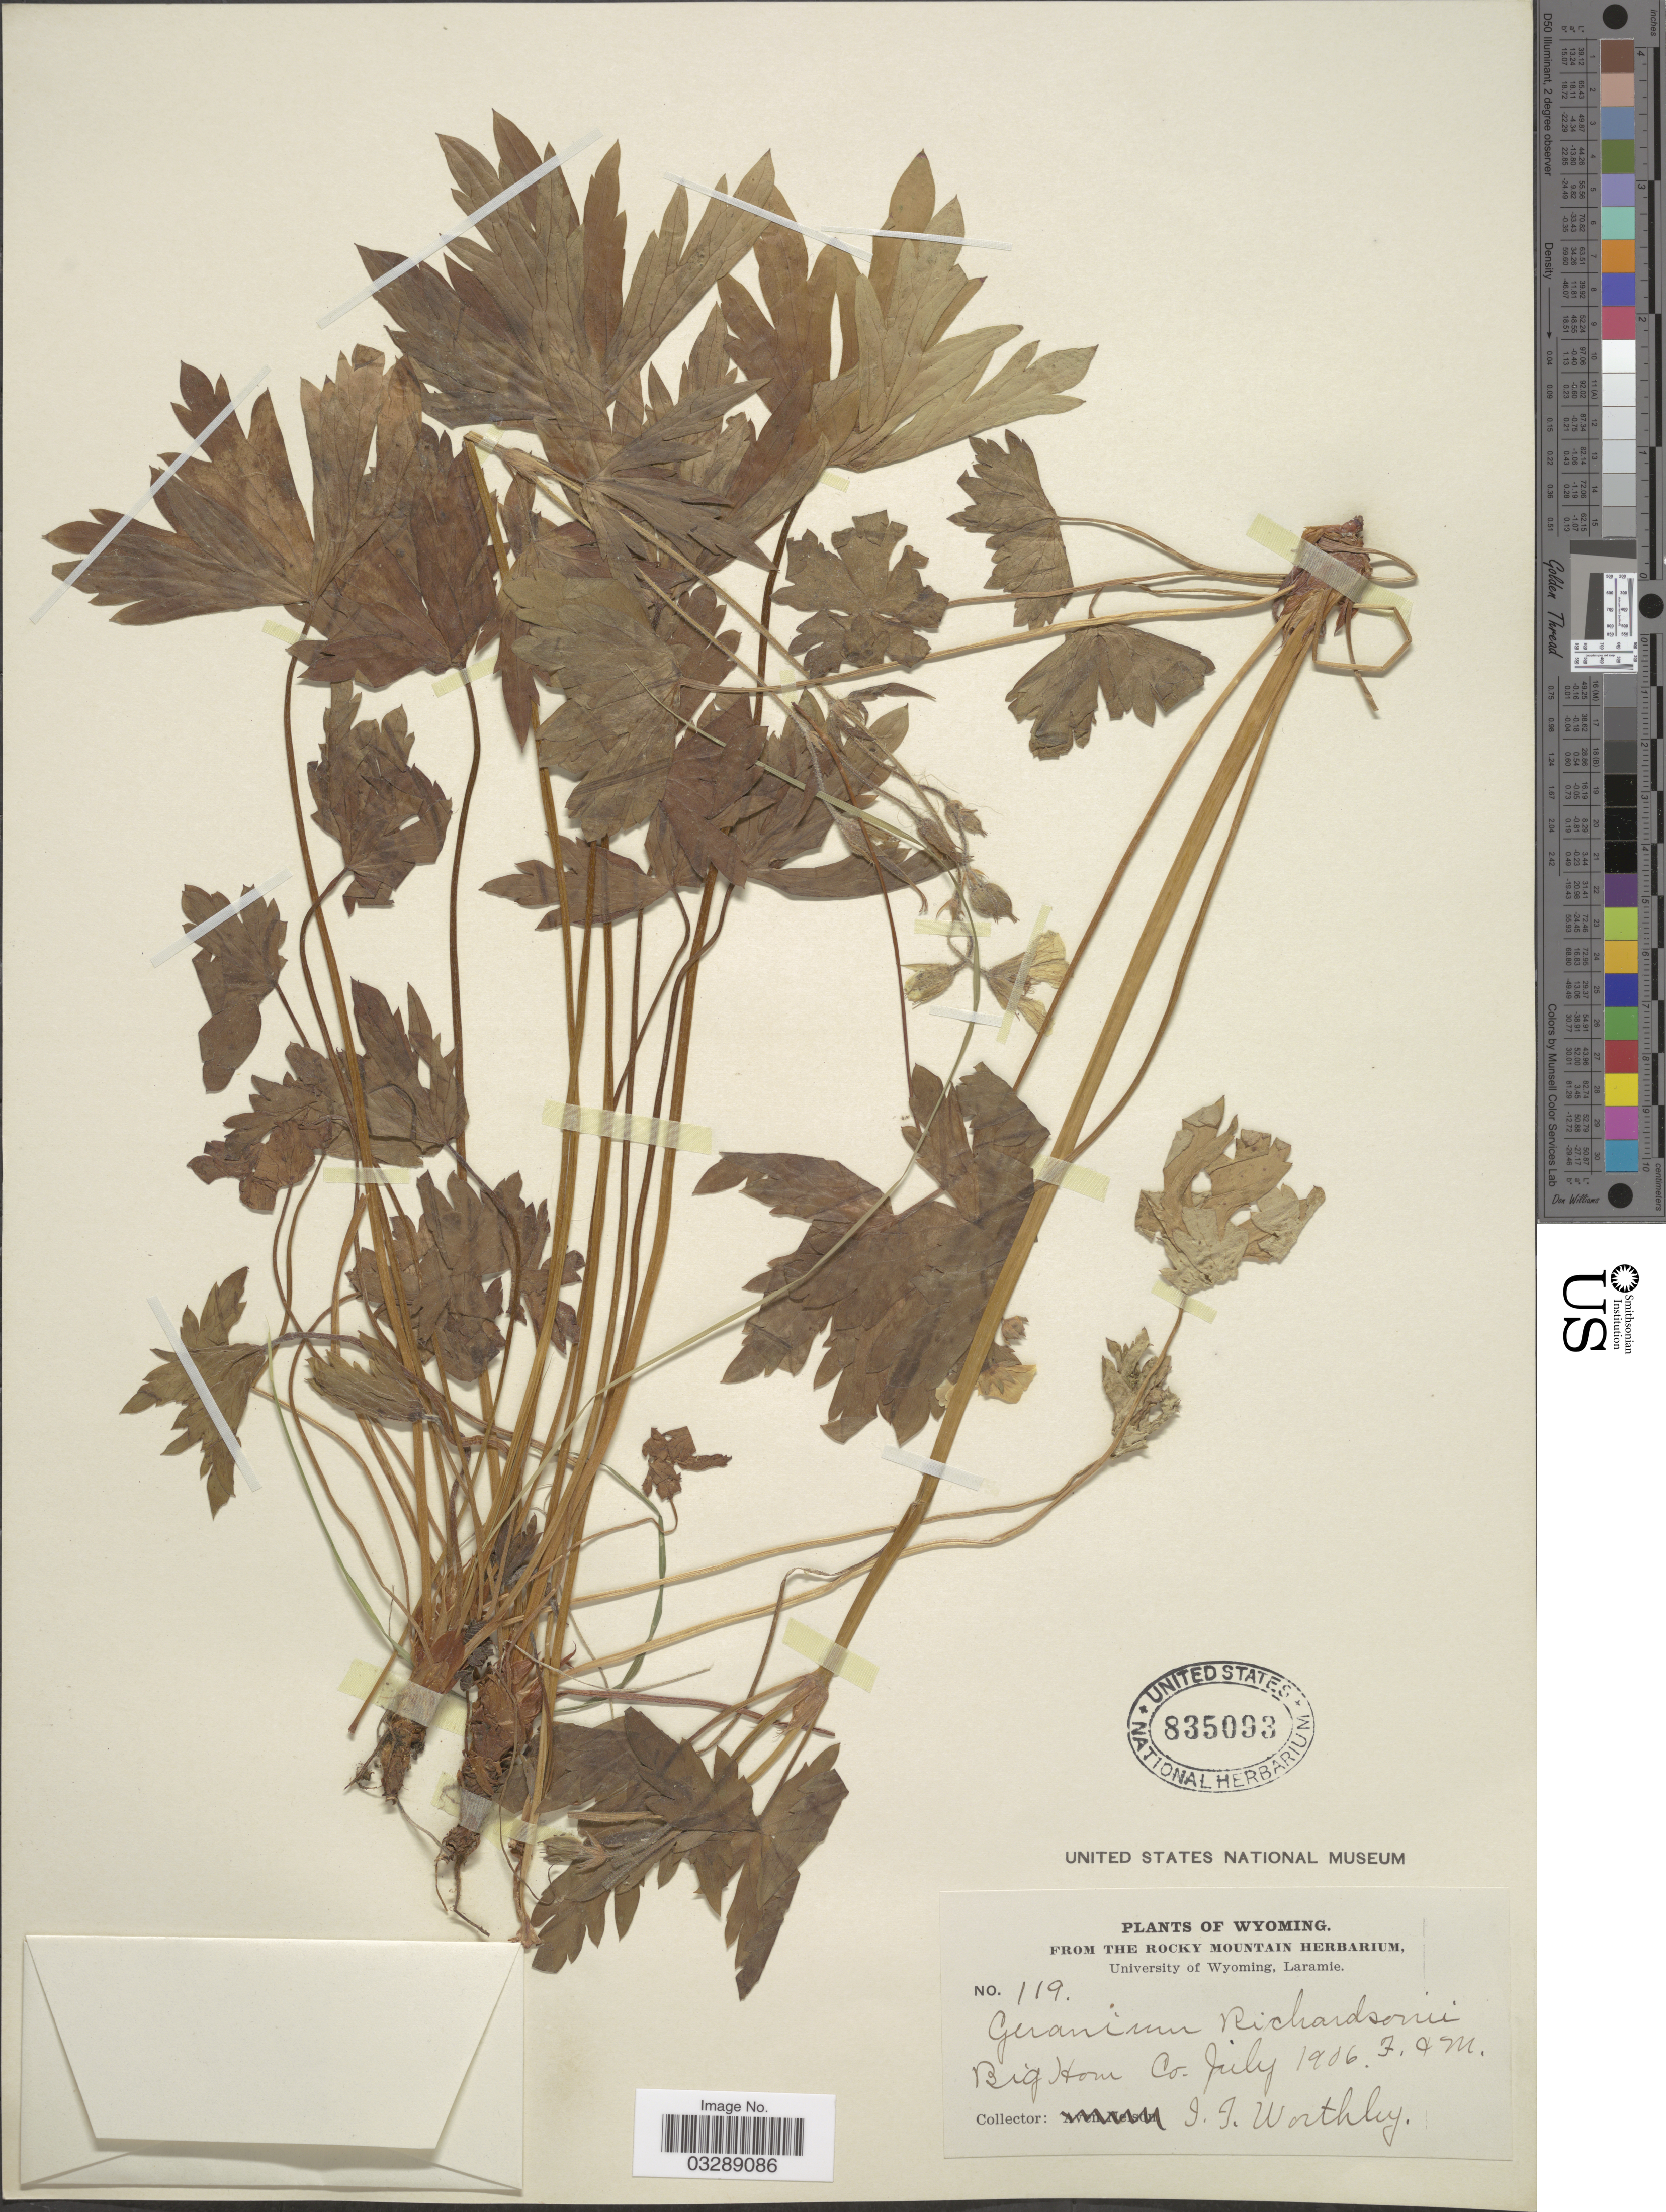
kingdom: Plantae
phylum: Tracheophyta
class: Magnoliopsida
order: Geraniales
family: Geraniaceae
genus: Geranium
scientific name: Geranium richardsonii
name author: Fisch. & Trautv.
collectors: J. Worthley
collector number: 119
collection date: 1906-07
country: United States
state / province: Wyoming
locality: Big Horn Co.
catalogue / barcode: US 835093